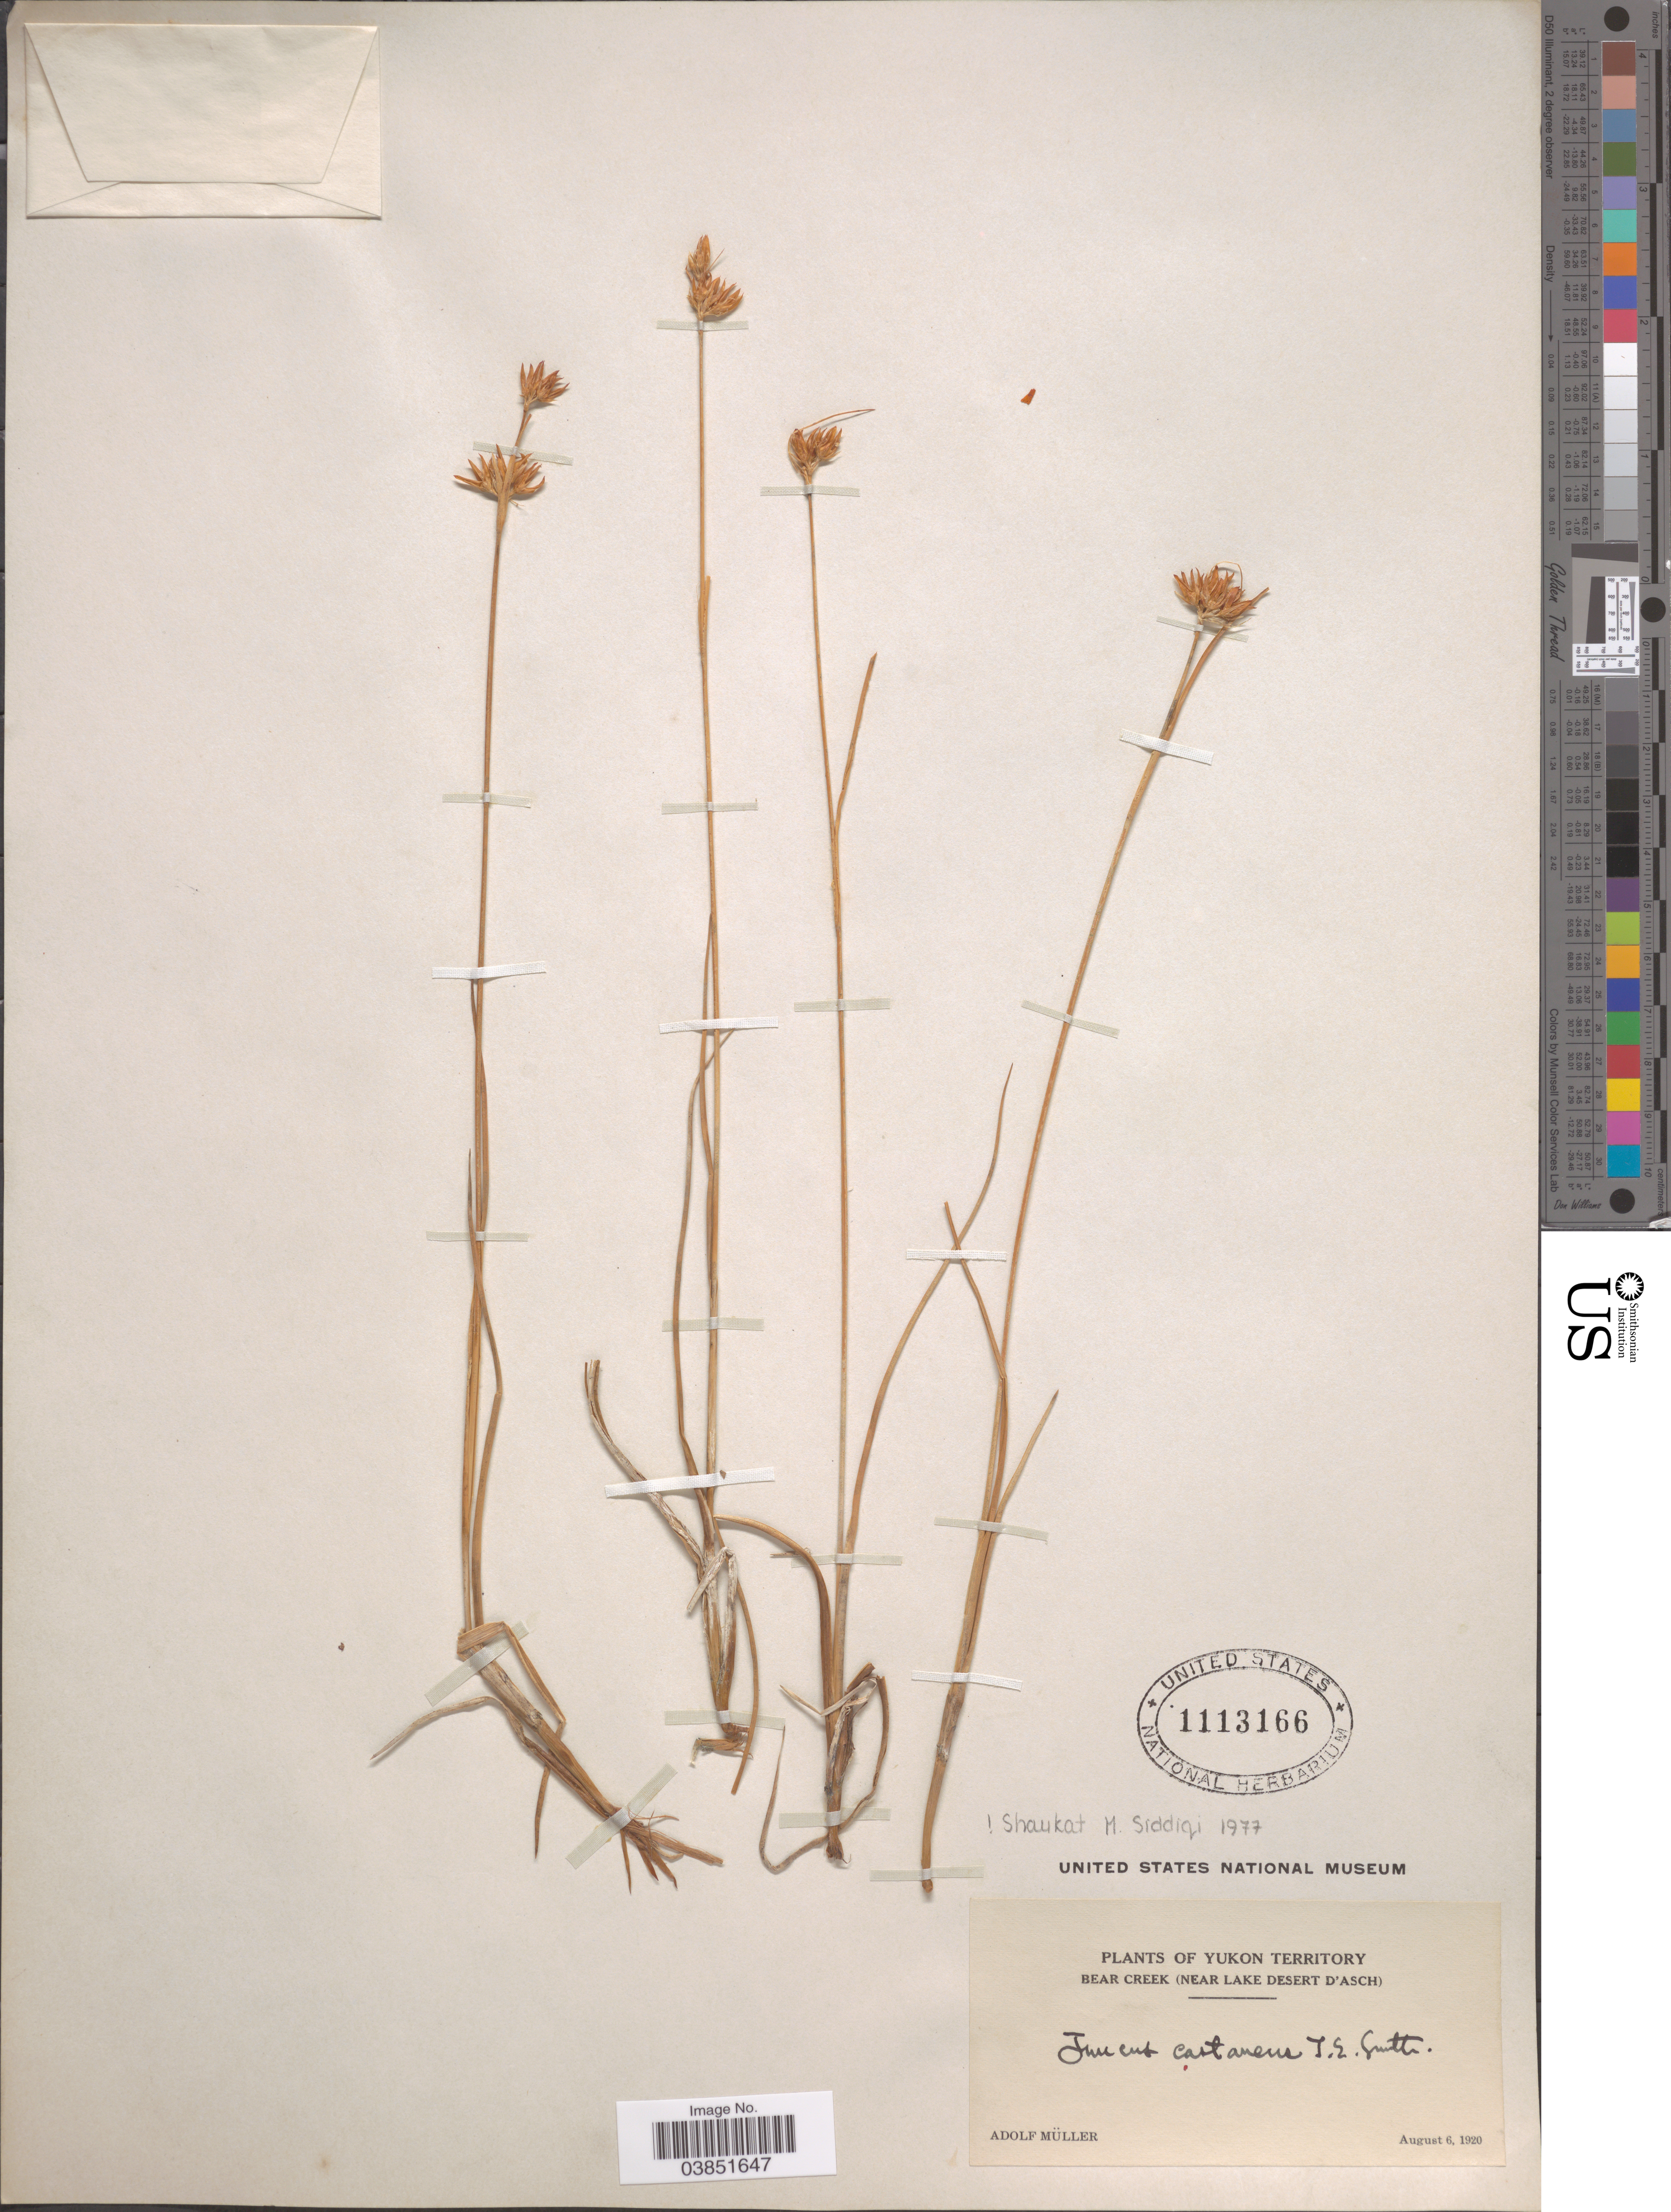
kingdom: Plantae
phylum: Tracheophyta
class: Liliopsida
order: Poales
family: Juncaceae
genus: Juncus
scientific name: Juncus castaneus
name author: Sm.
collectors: A. Muller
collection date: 1920-08-06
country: Canada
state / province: Yukon Territory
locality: Bear Creek (near Lake Desert d'Asch).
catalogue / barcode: US 1113166